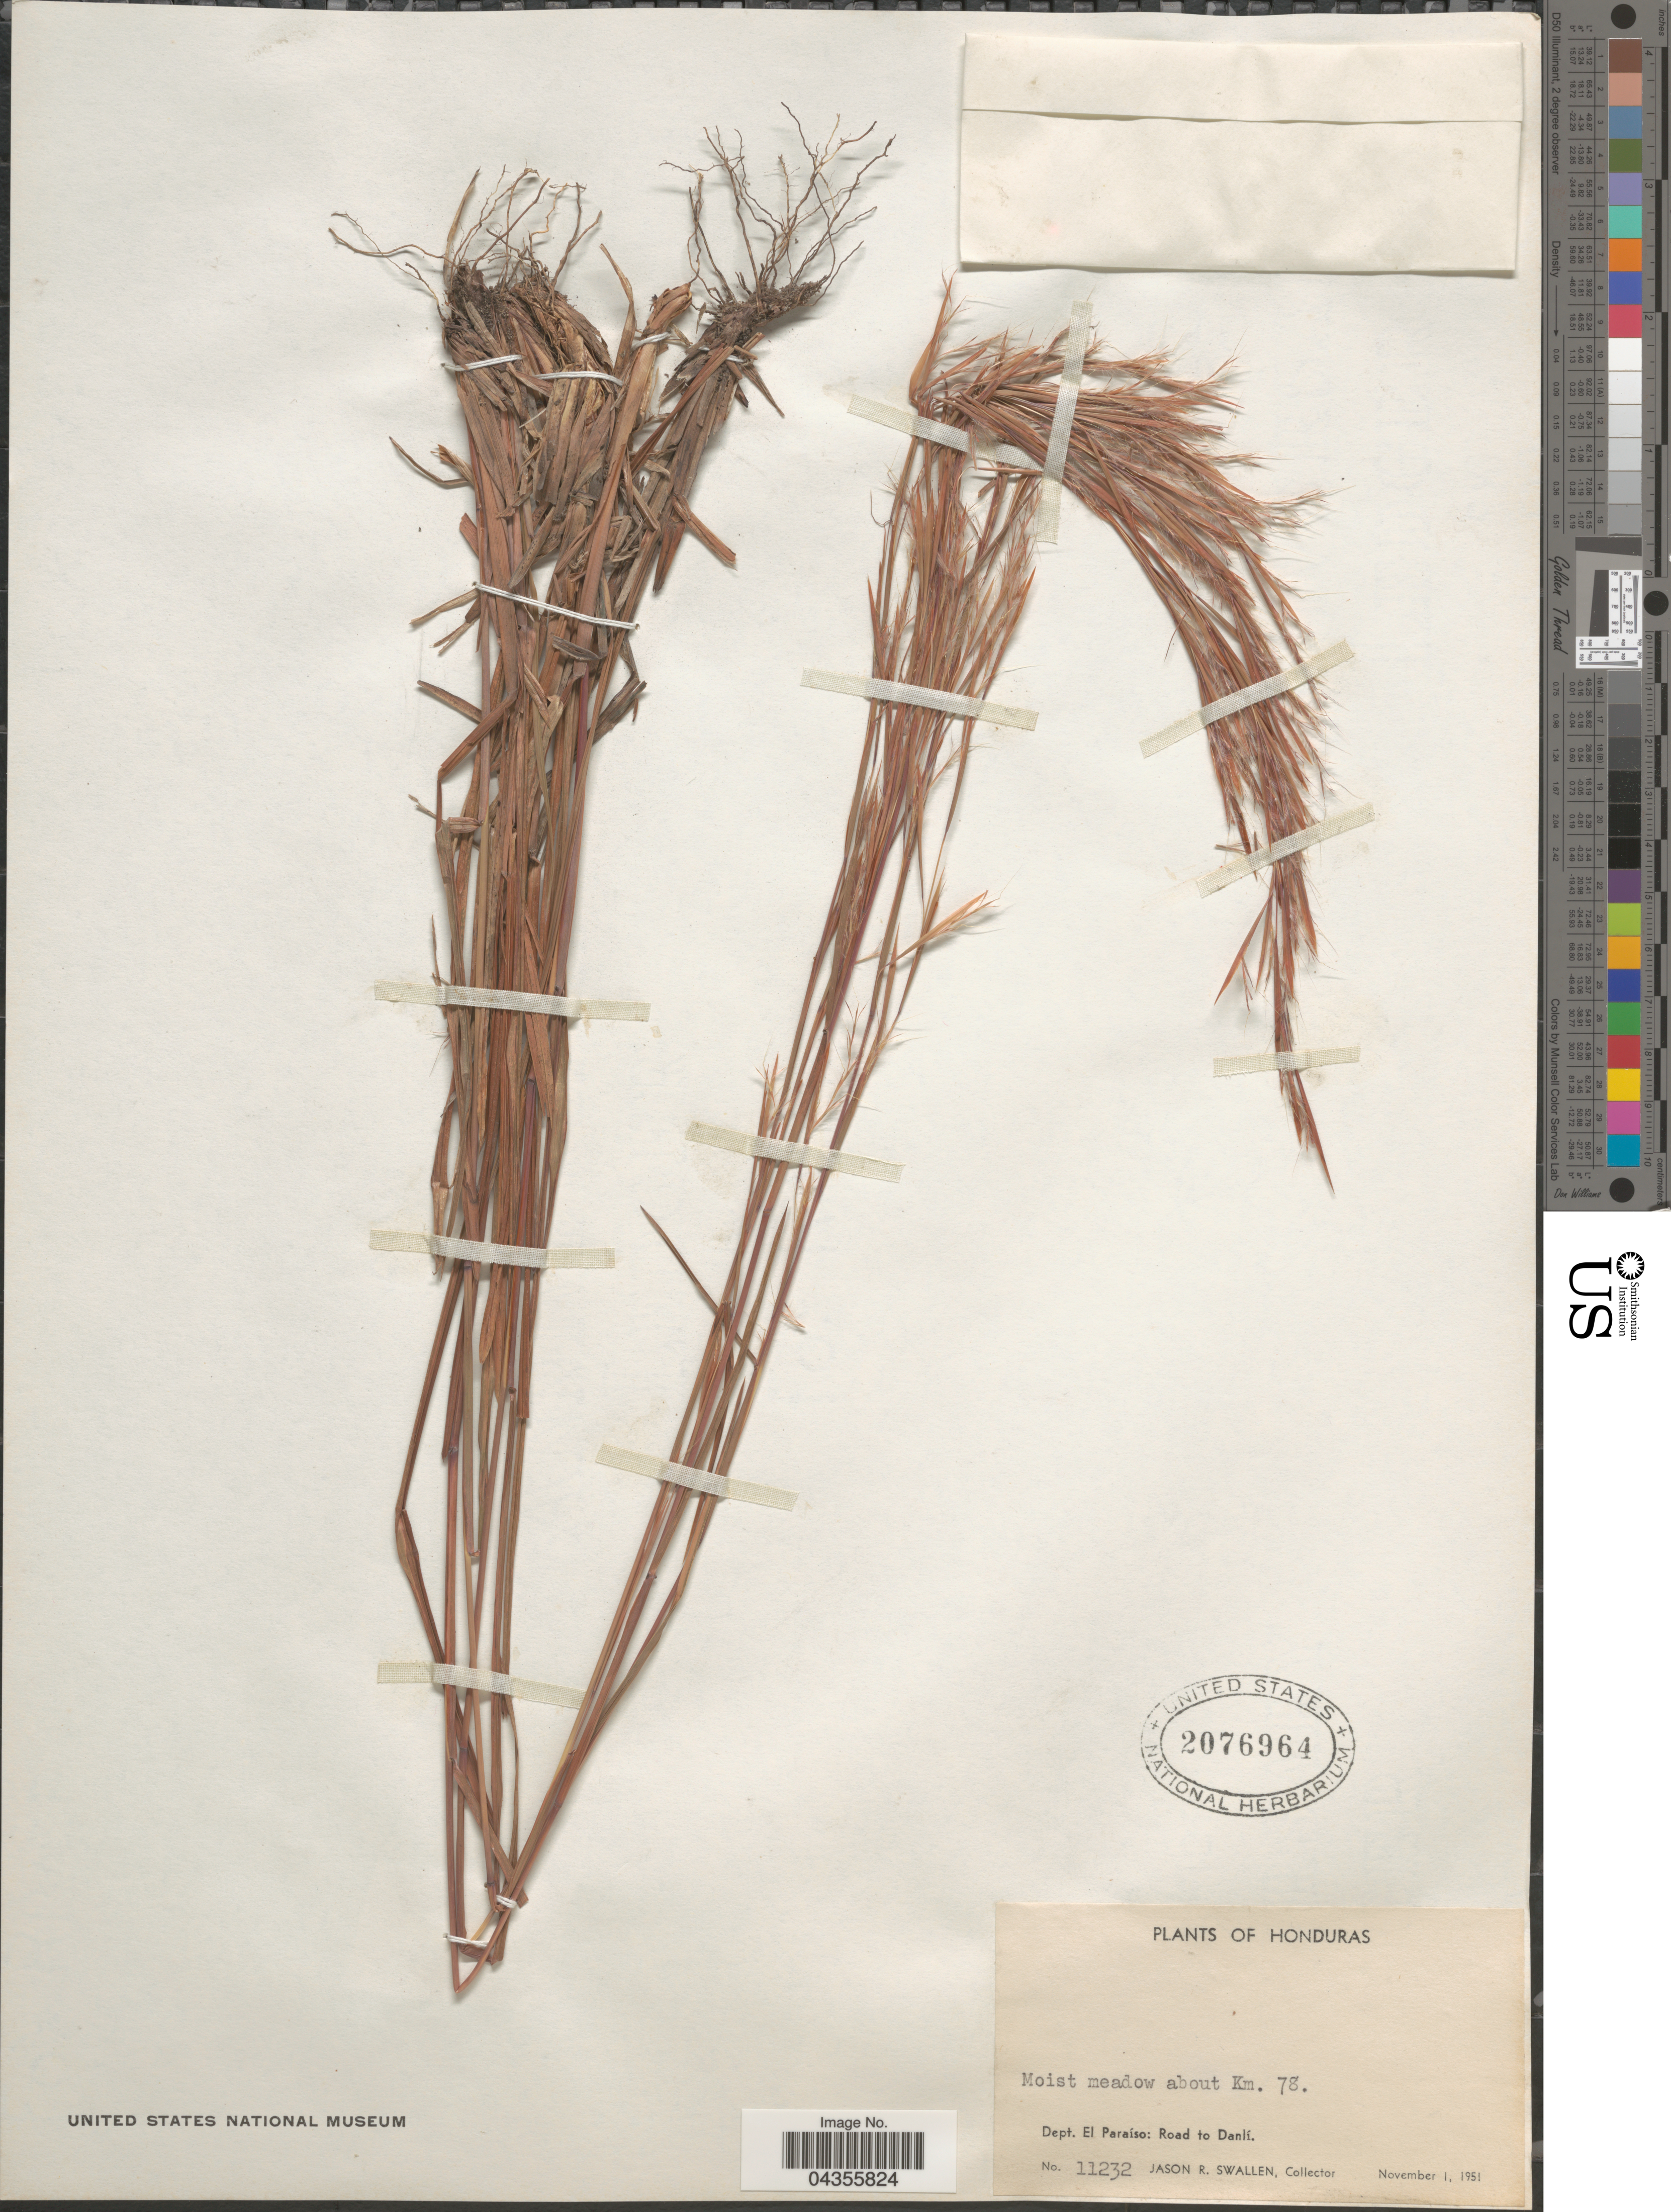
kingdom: Plantae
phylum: Tracheophyta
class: Liliopsida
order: Poales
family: Poaceae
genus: Schizachyrium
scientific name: Schizachyrium condensatum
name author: (Kunth) Nees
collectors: J. R. Swallen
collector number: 11232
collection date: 1951-11-01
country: Honduras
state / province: El Paraiso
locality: Moist meadow about Km. 78. Dept. El Paraíso: Road to Danlí.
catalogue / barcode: US 2076964